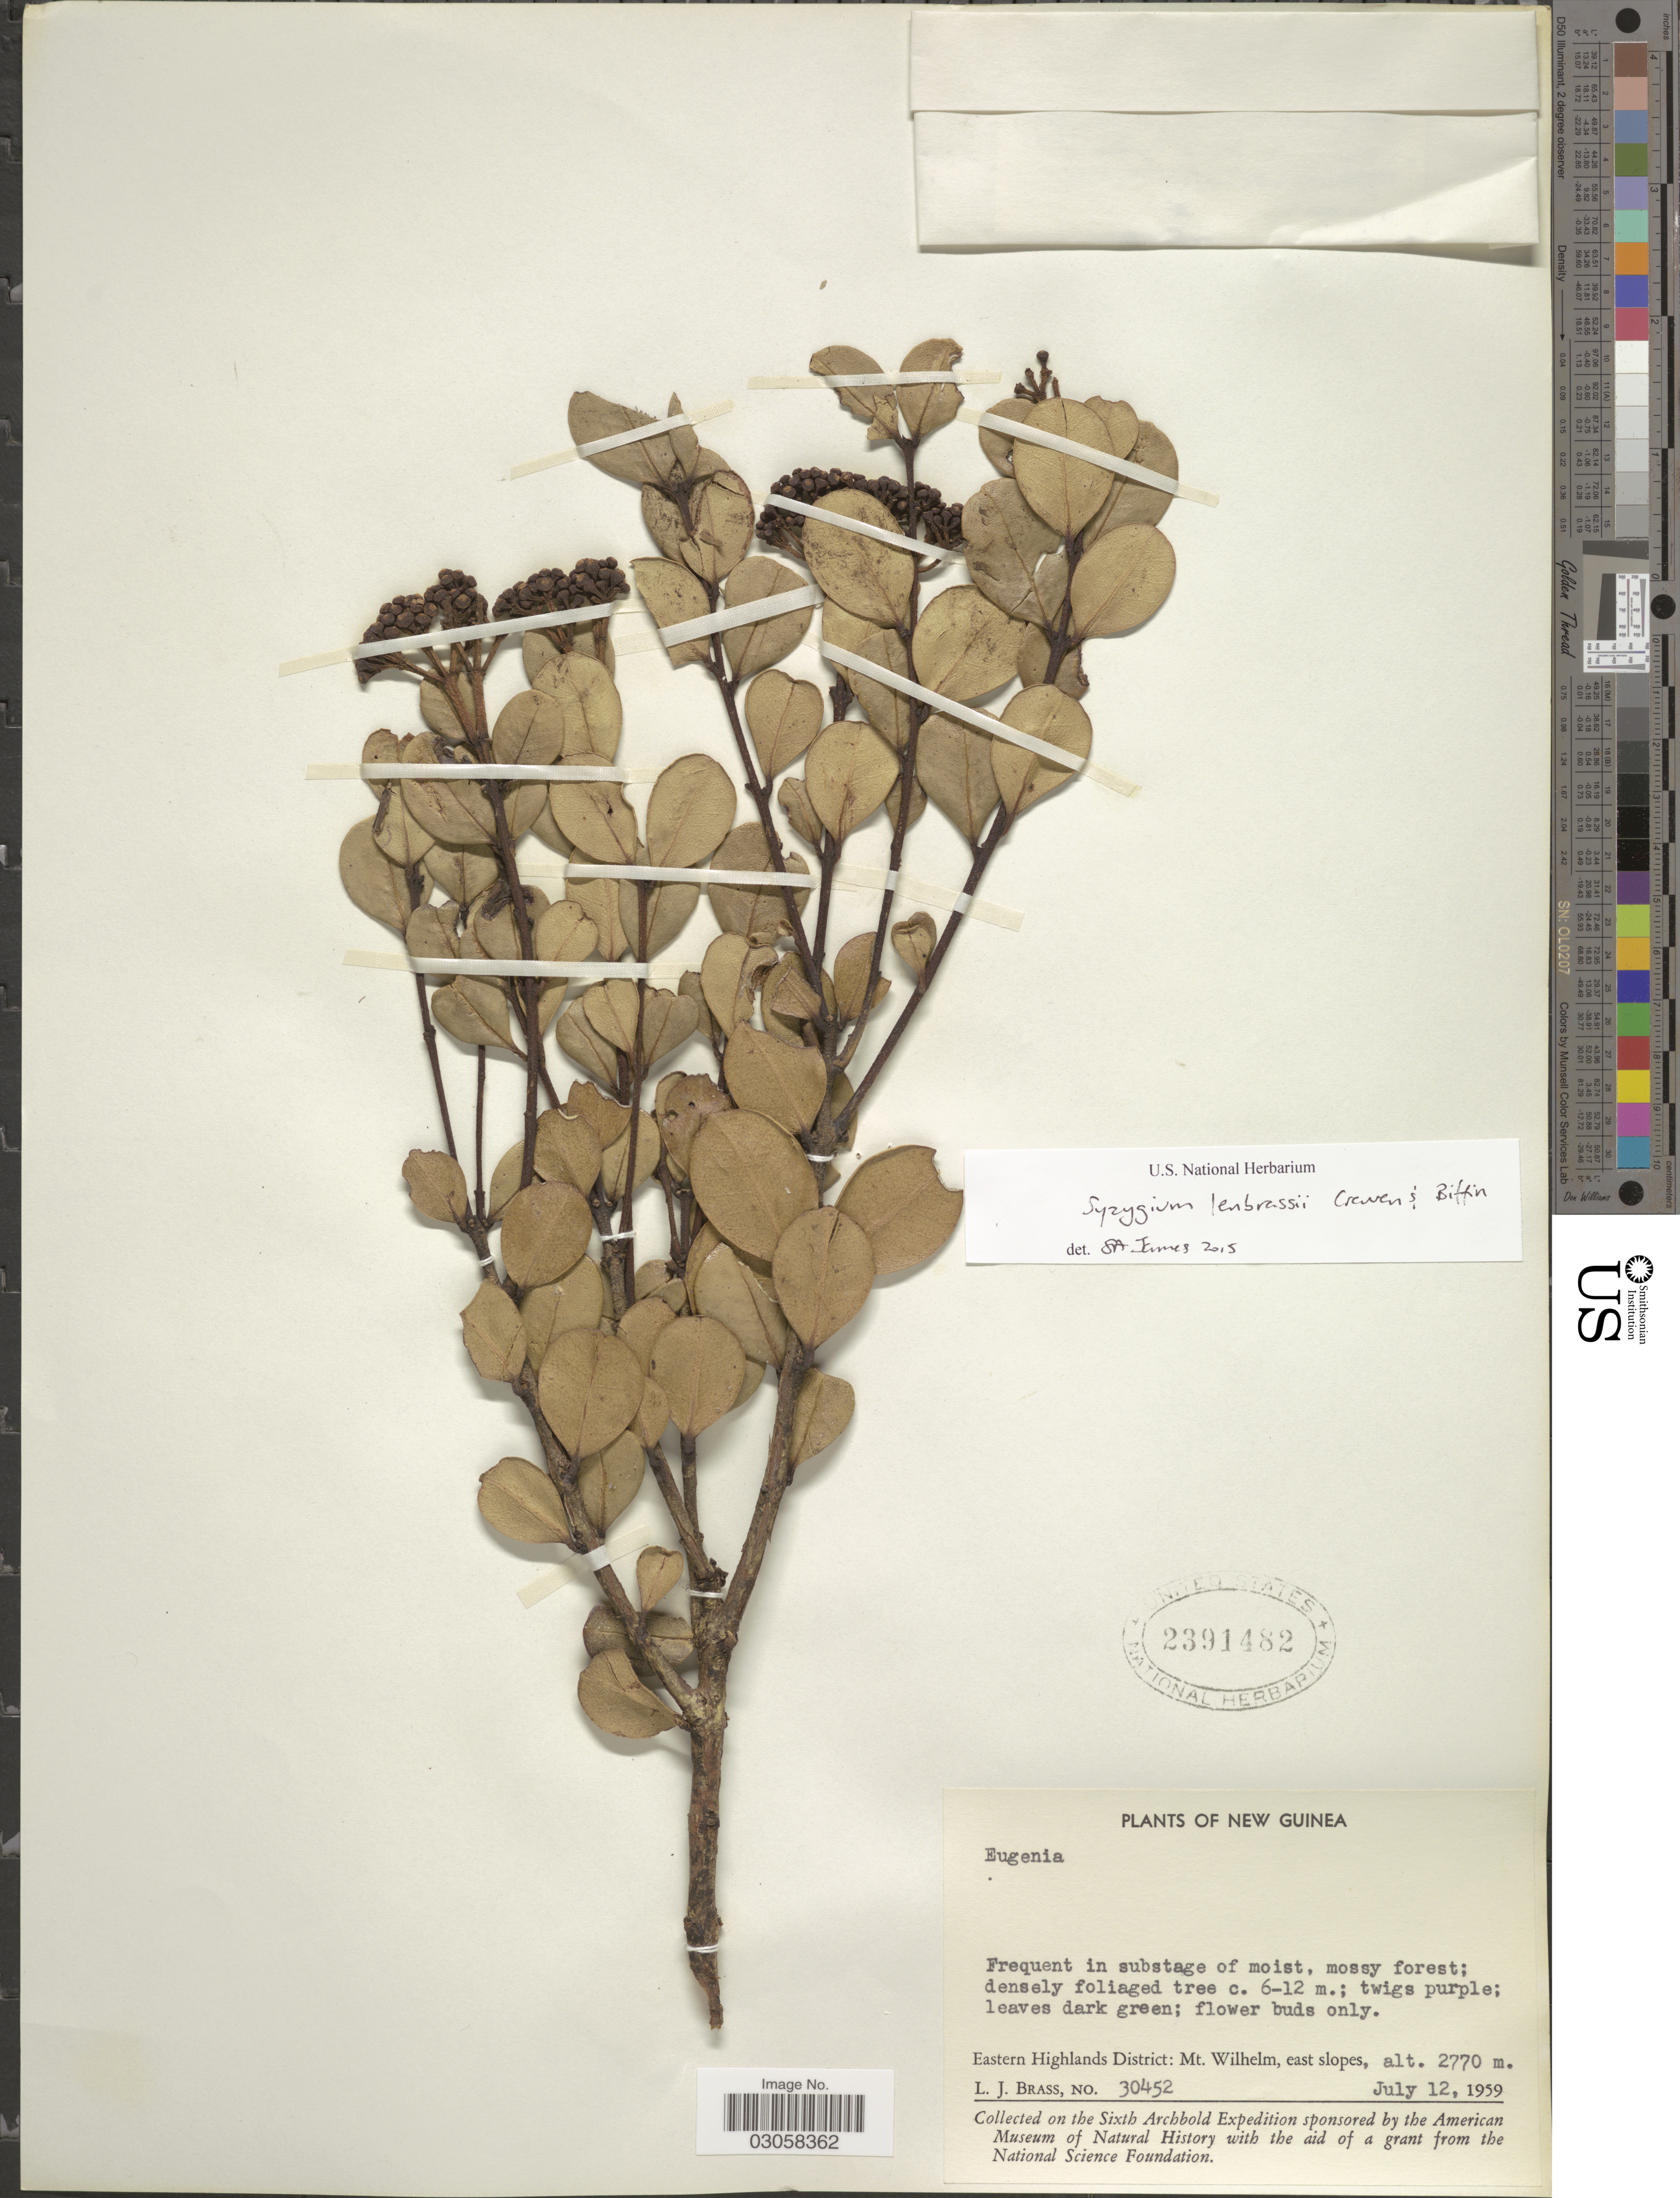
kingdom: Plantae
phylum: Tracheophyta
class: Magnoliopsida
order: Myrtales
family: Myrtaceae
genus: Syzygium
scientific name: Syzygium lenbrassii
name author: (Craven) Craven & Biffin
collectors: L. J. Brass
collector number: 30452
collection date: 1959-07-12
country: Papua New Guinea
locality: New Guinea. Eastern Highlands District: Mt. Wilhelm, east slopes.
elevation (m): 2770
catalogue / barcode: US 2391482